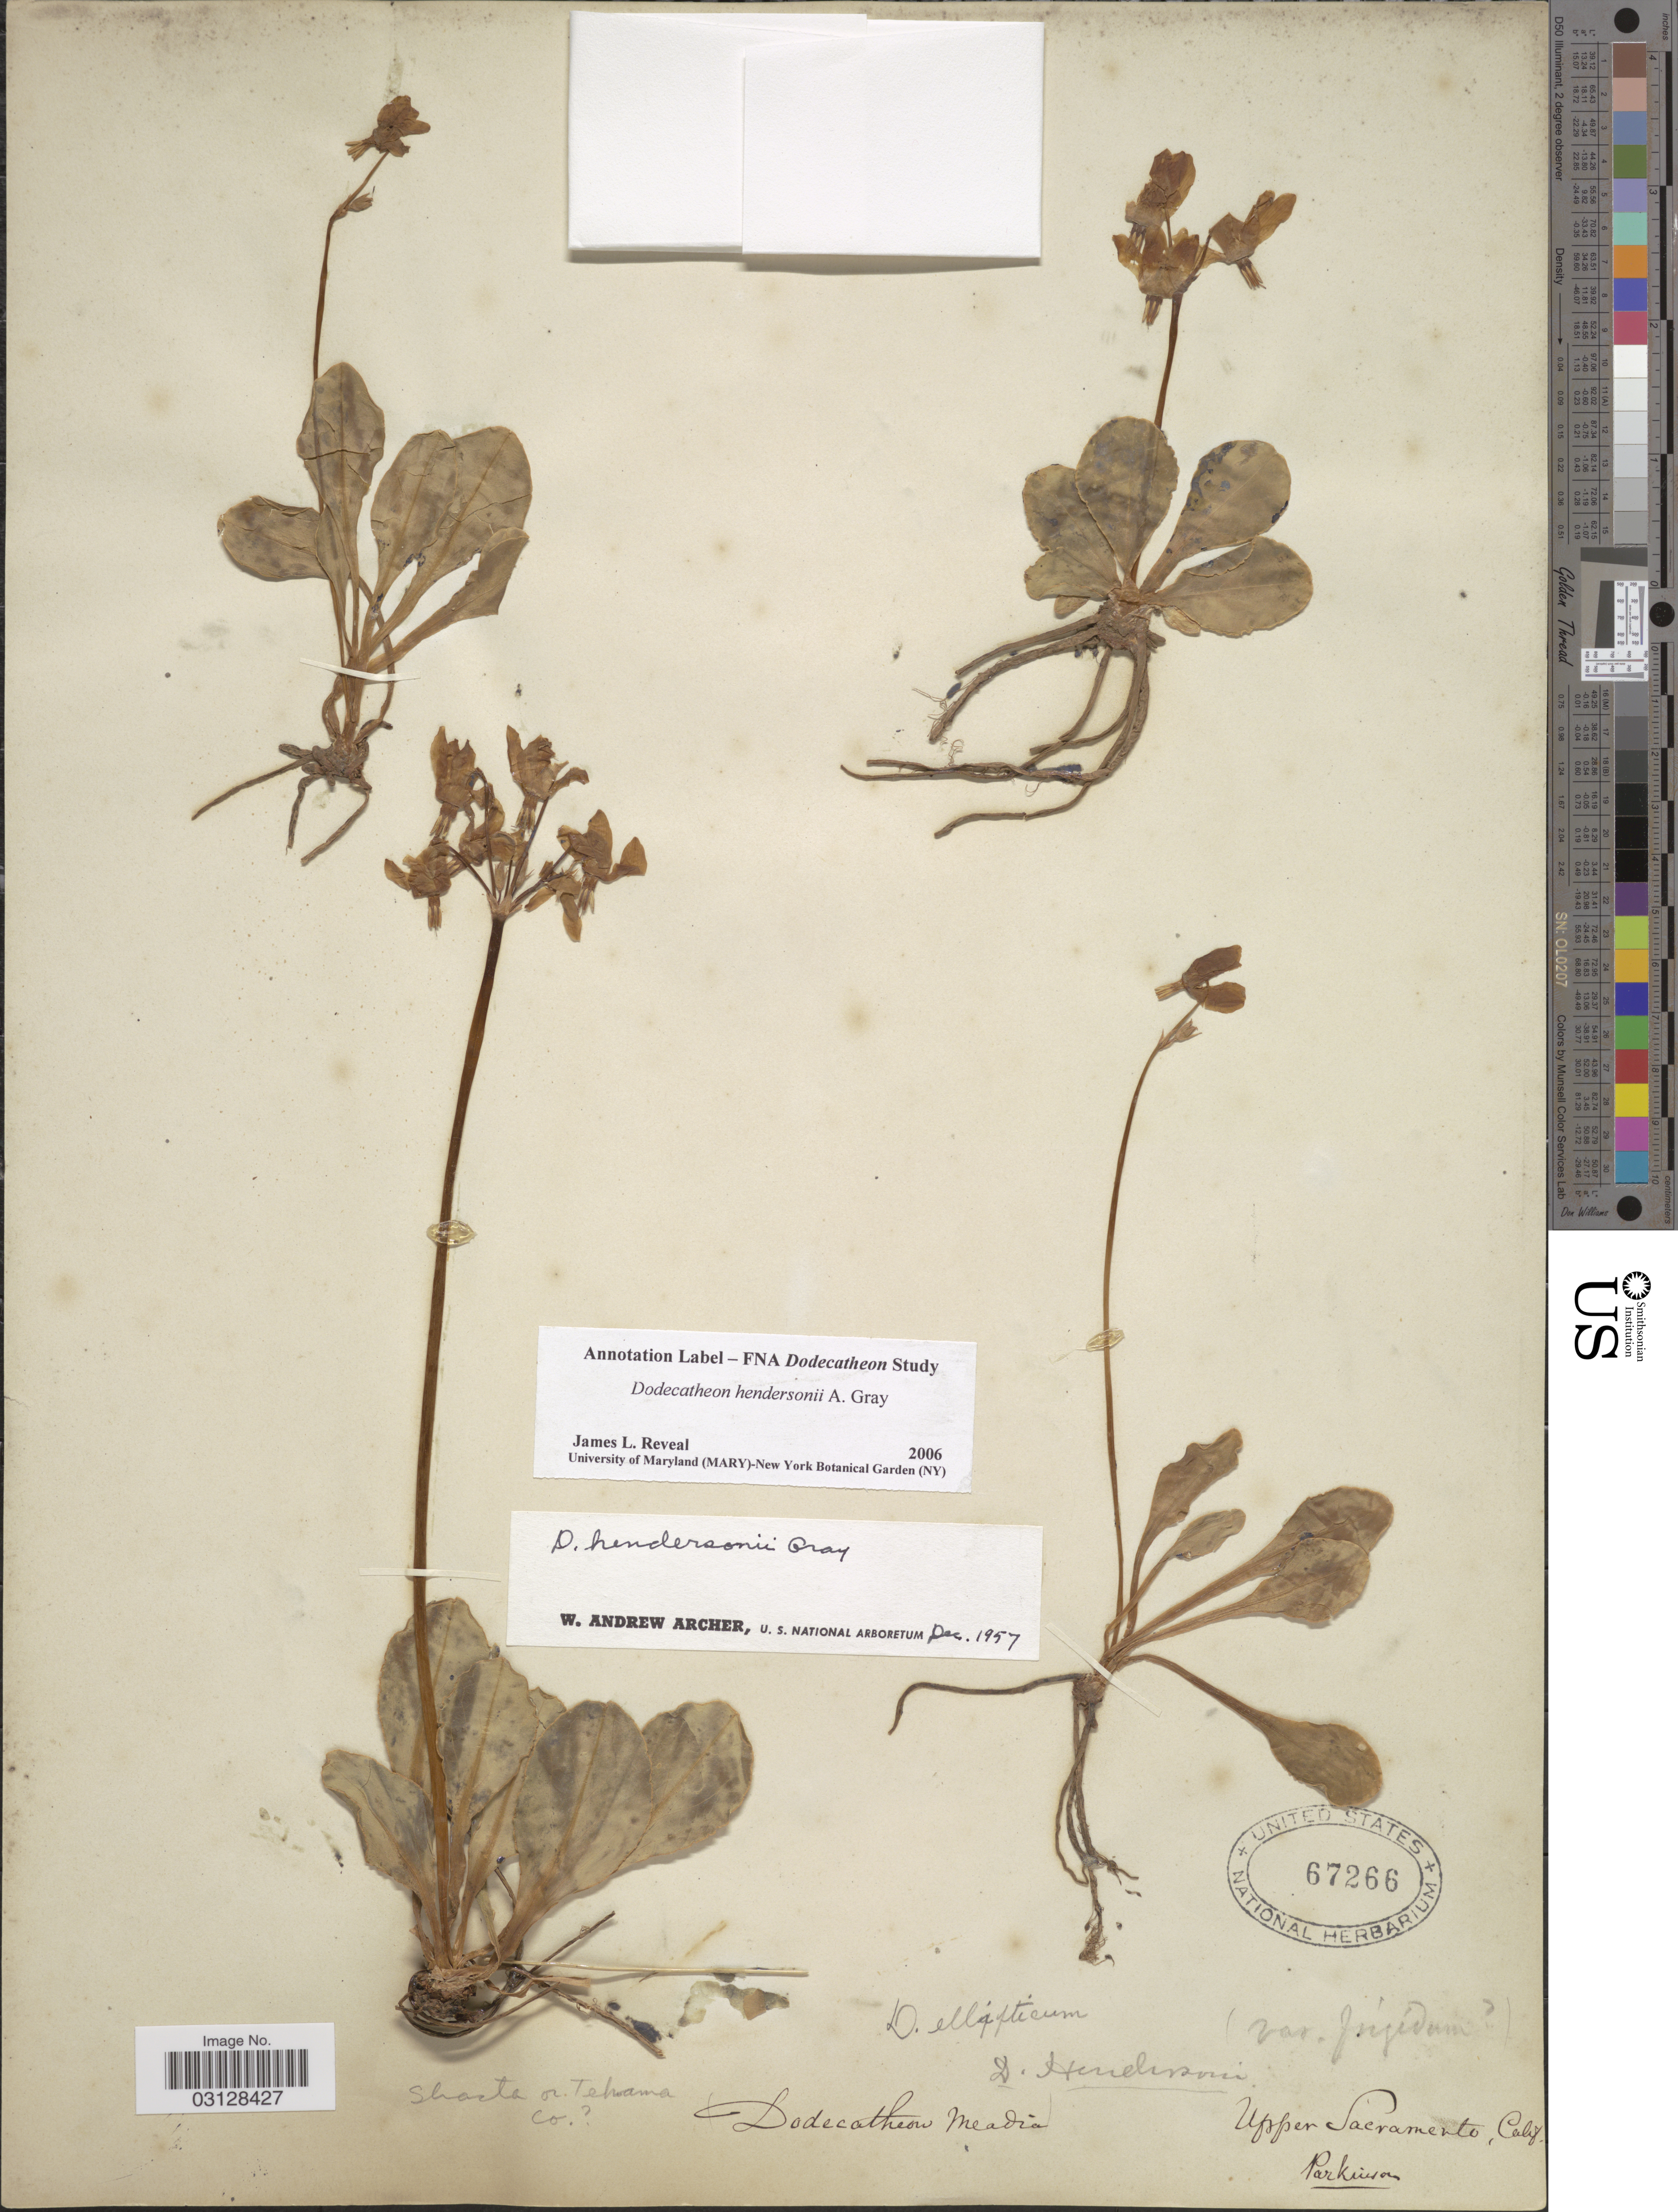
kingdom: Plantae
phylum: Tracheophyta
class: Magnoliopsida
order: Ericales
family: Primulaceae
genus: Dodecatheon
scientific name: Dodecatheon hendersonii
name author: A. Gray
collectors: Parkinson, --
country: United States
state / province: California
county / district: Sacramento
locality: Upper Sacramento, Calif. Shasta or Tehama Co.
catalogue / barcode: US 67266